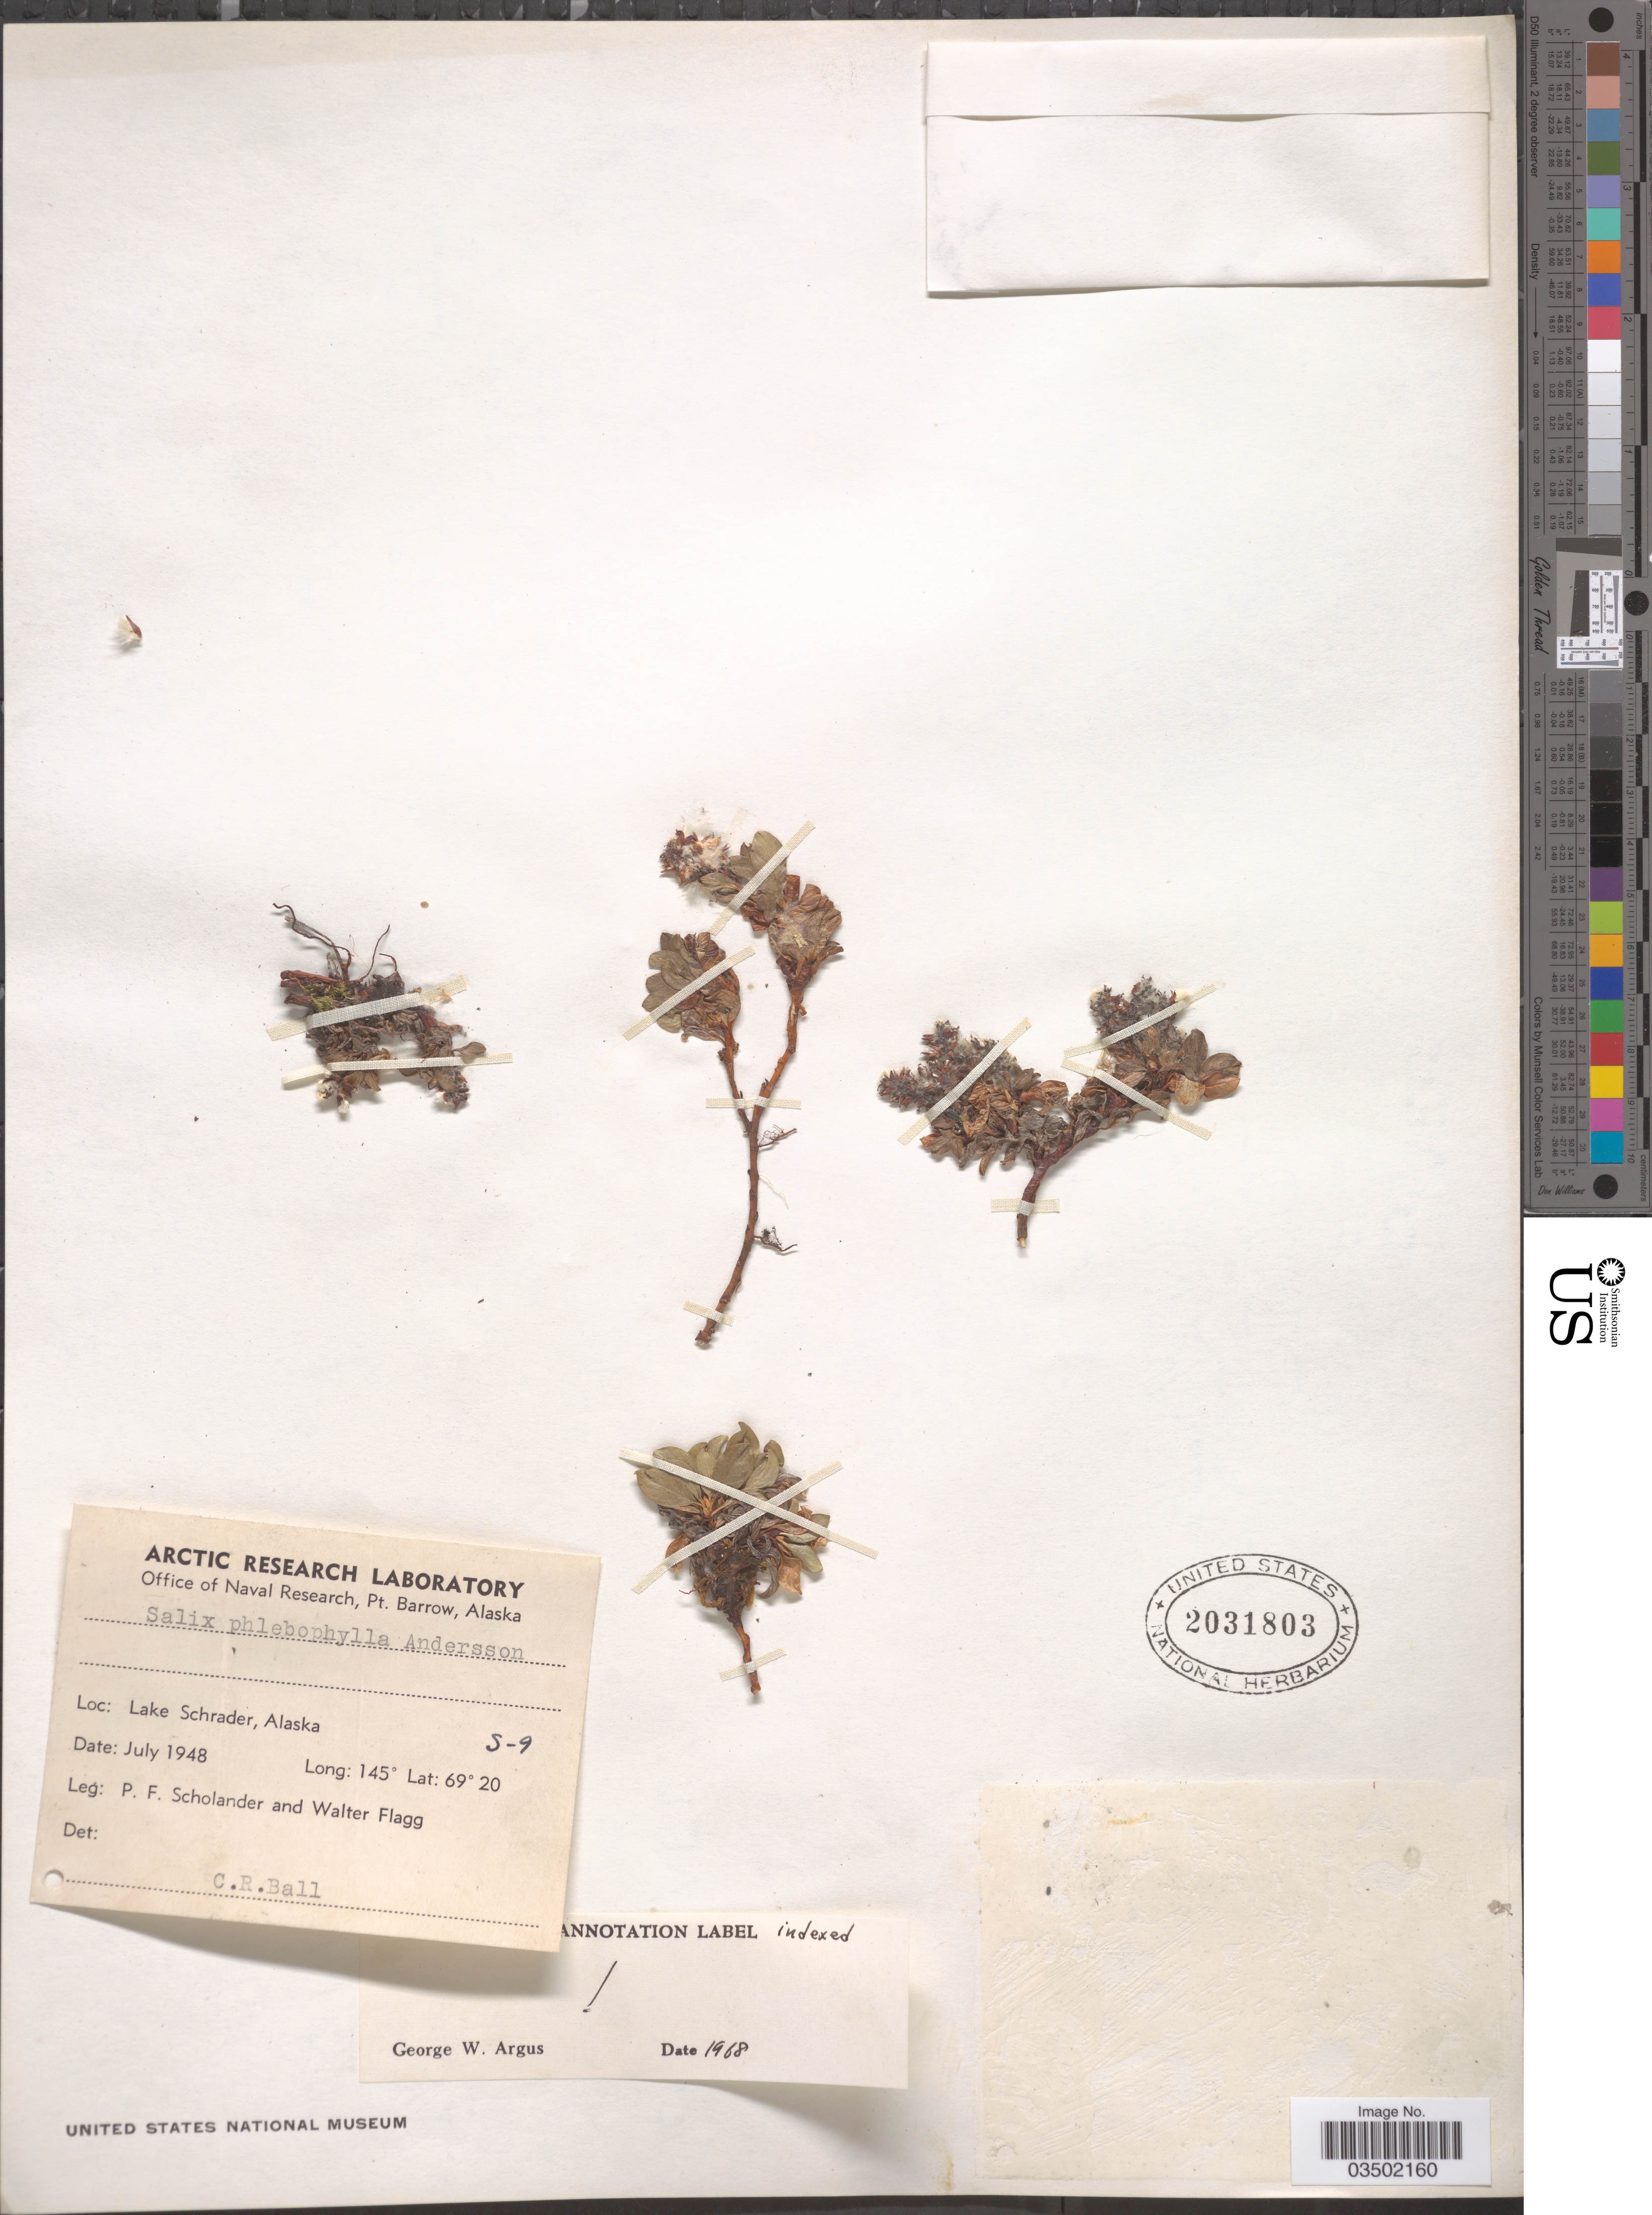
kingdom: Plantae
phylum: Tracheophyta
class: Magnoliopsida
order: Malpighiales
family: Salicaceae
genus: Salix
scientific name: Salix phlebophylla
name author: Andersson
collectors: P. Scholander & W. Flagg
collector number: S--9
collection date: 1948-07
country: United States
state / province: Alaska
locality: Lake Schrader.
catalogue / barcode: US 2031803